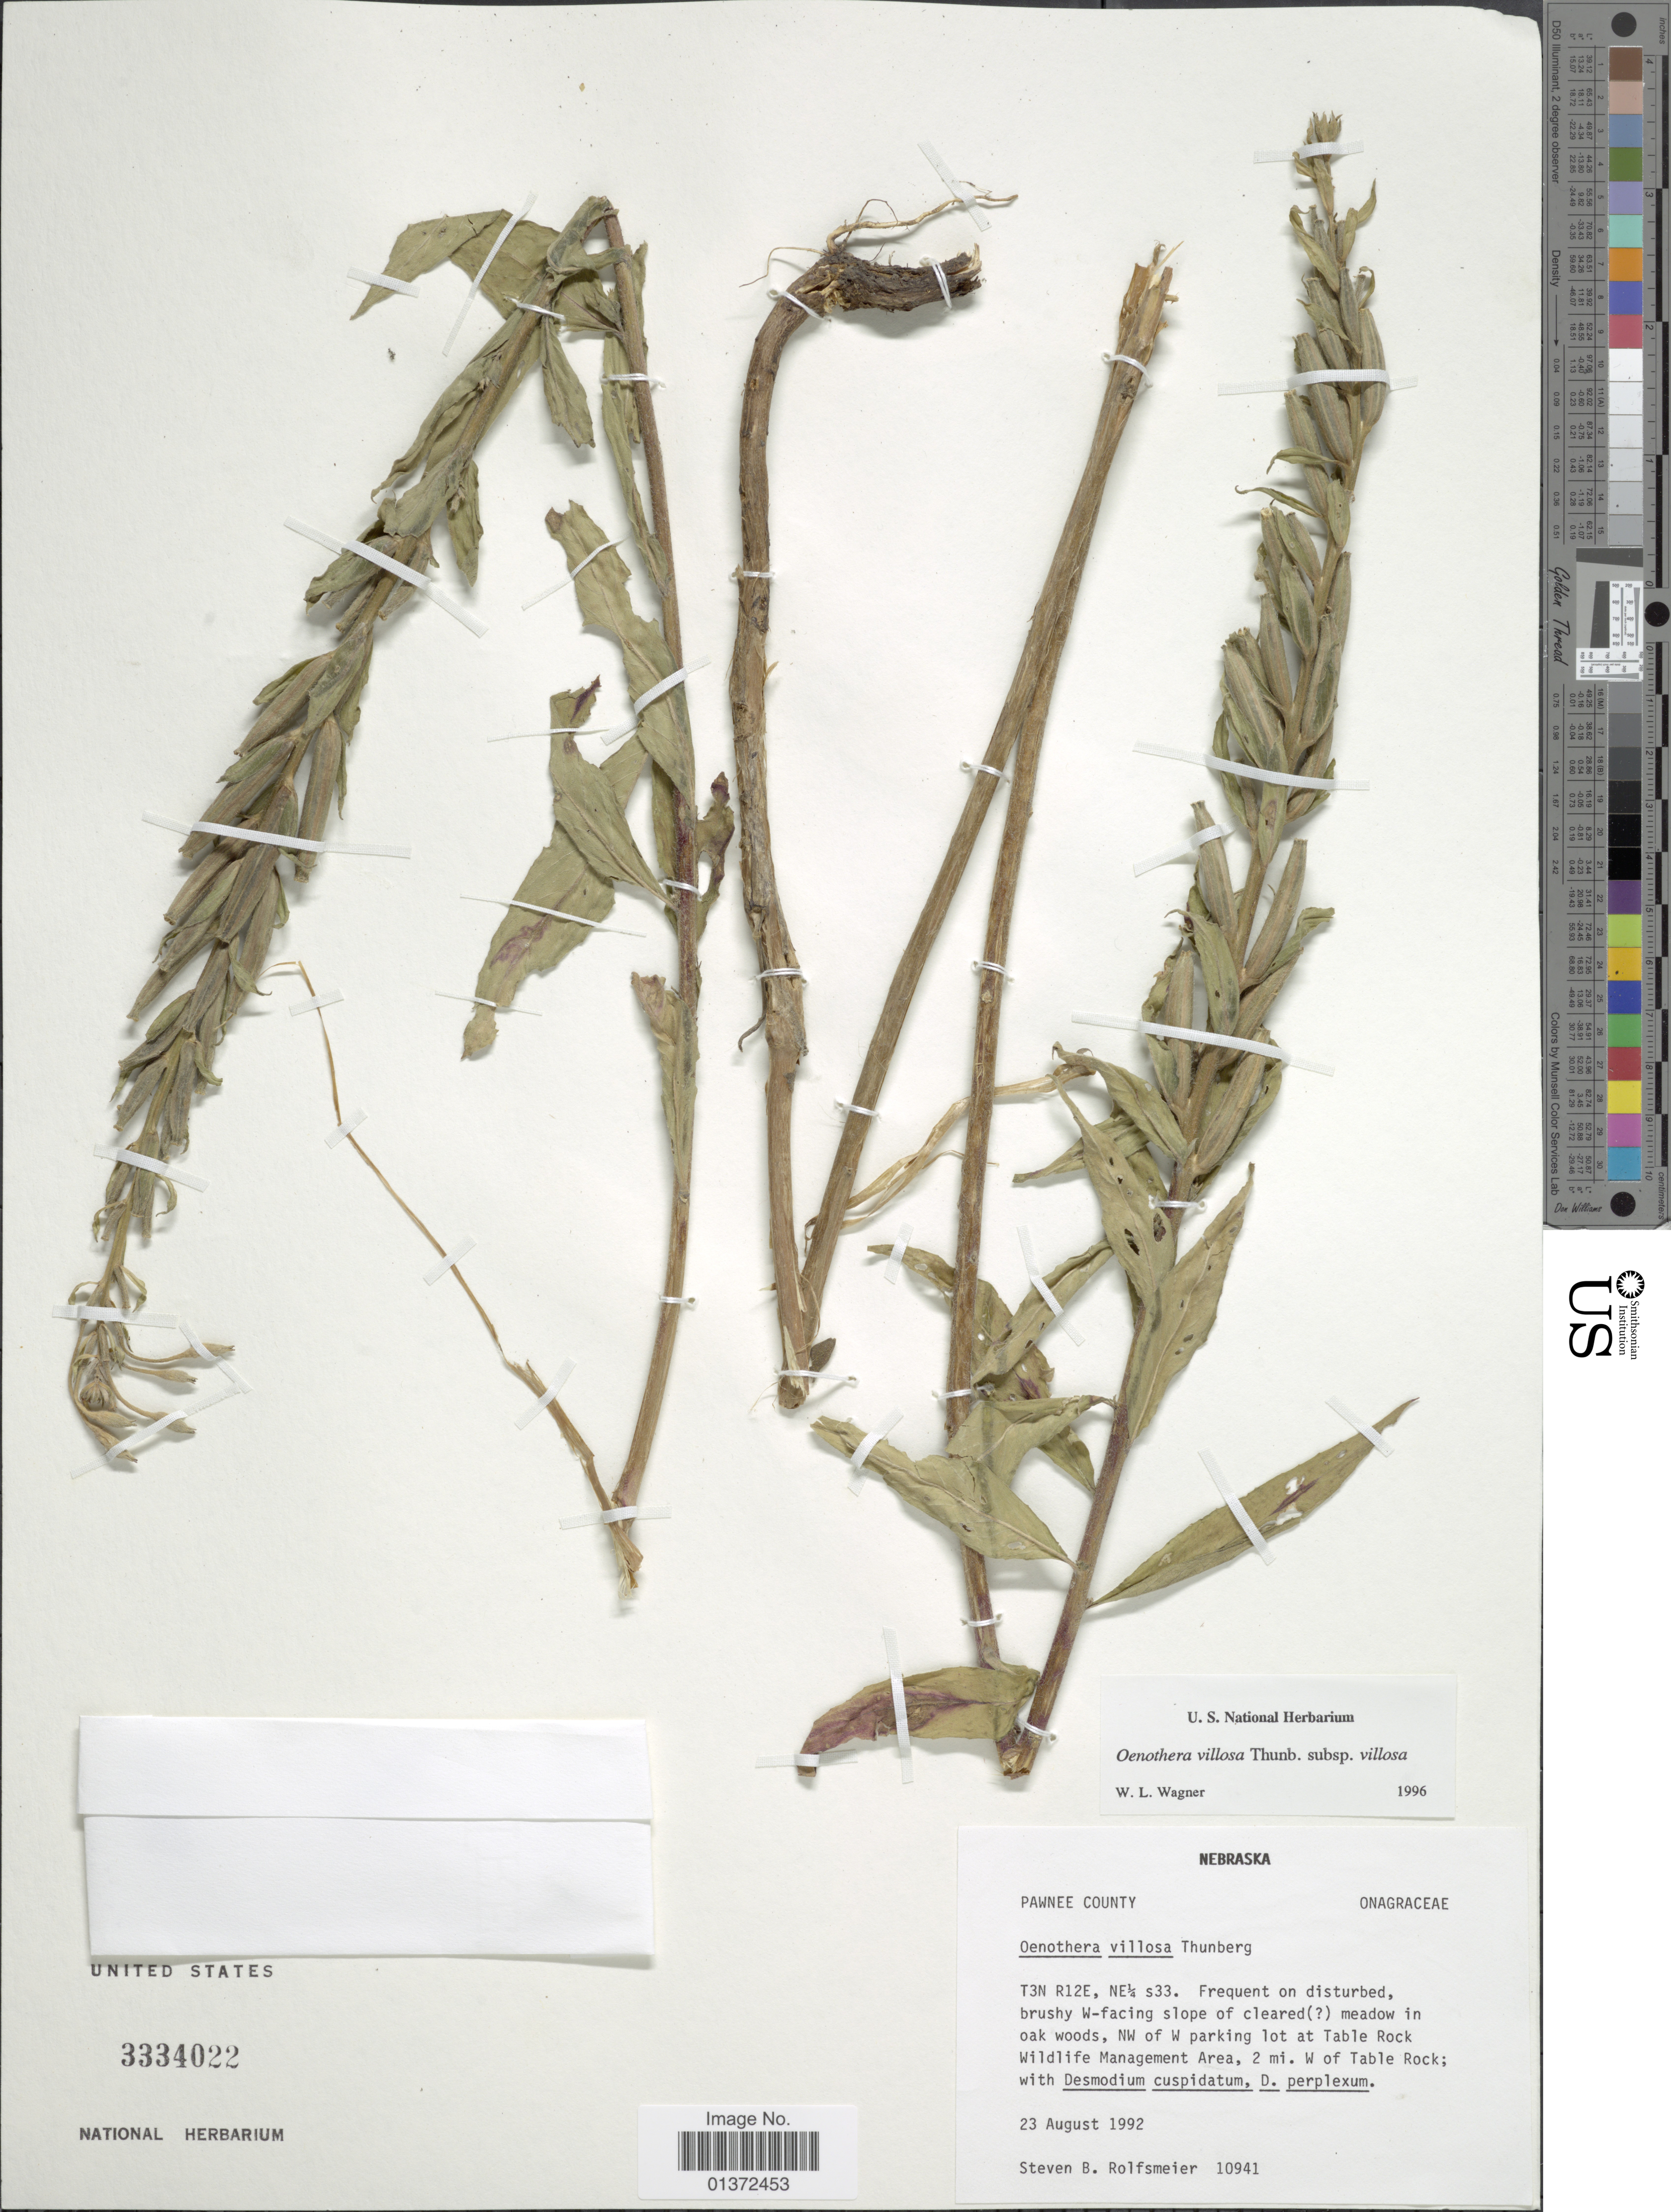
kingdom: Plantae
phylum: Tracheophyta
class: Magnoliopsida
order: Myrtales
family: Onagraceae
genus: Oenothera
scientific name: Oenothera villosa subsp. villosa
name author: Thunb.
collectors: S. Rolfsmeier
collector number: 10941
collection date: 1992-08-23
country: United States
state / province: Nebraska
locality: Pawnee County, T3N R12E, NE¼ s33, NW of W parking lot at Table Rock Wildlife Management Area, 2 mi. W of Table Rock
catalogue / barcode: US 3334022